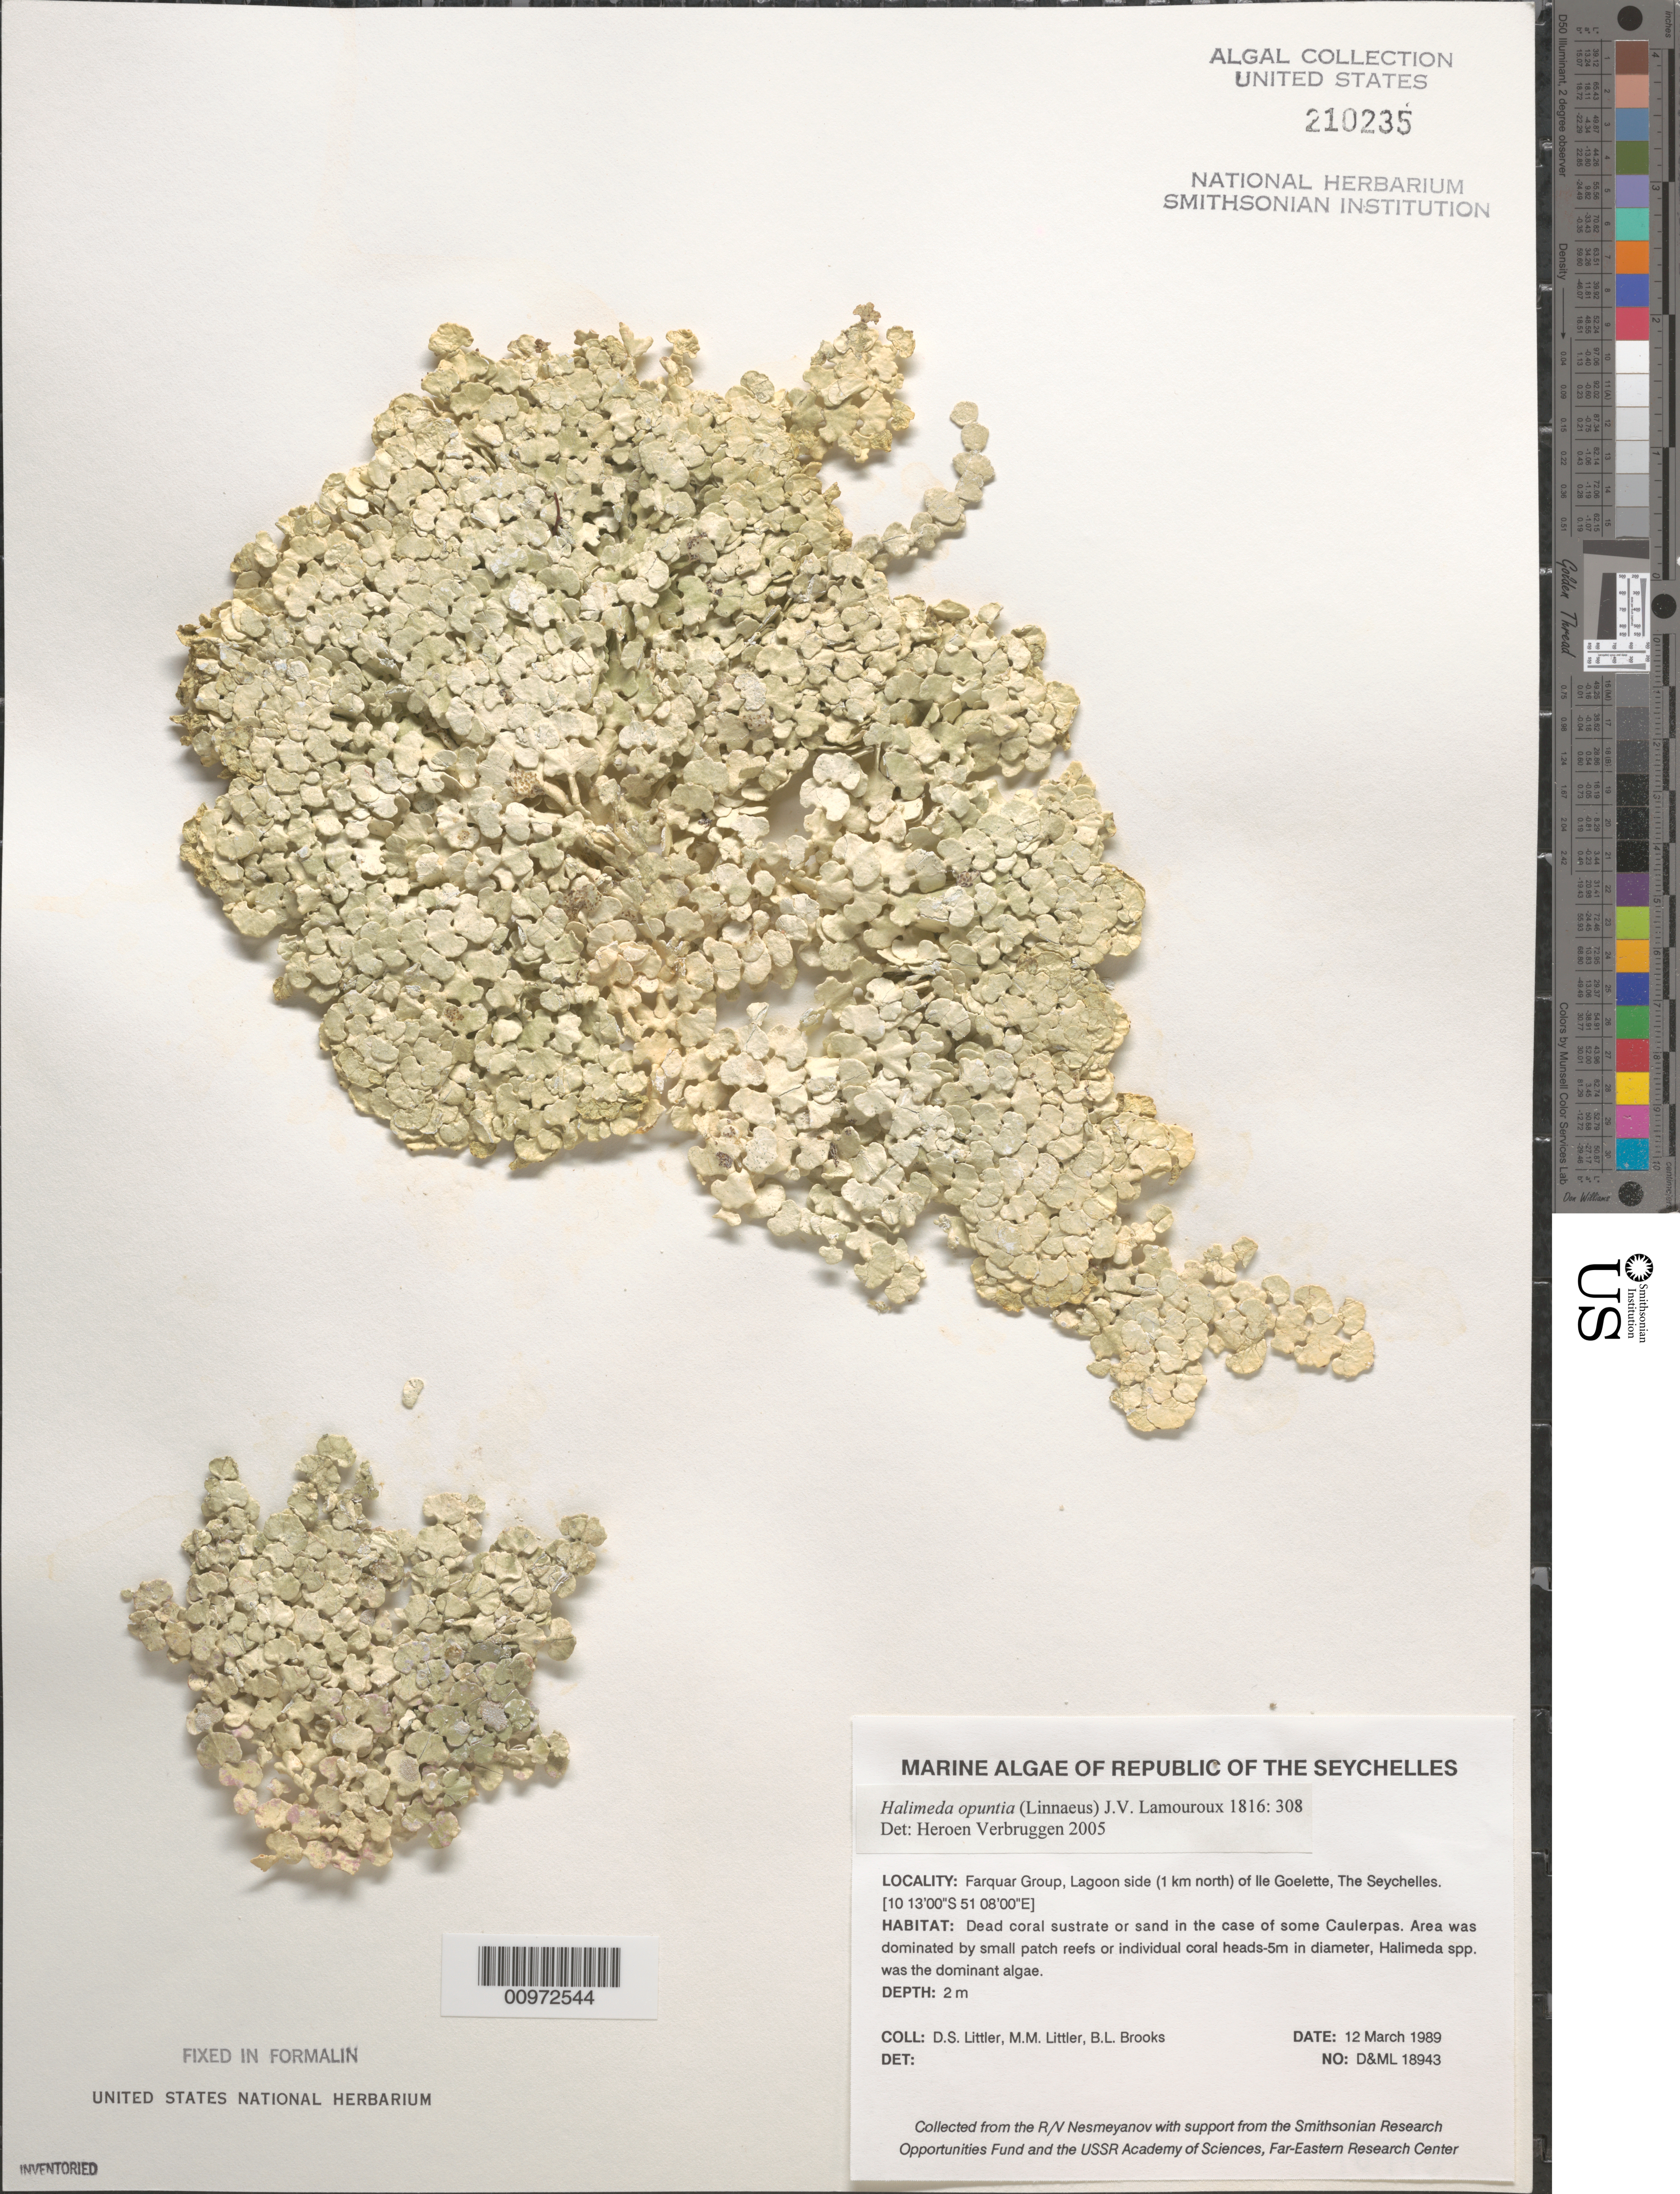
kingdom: Plantae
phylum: Chlorophyta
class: Ulvophyceae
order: Bryopsidales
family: Halimedaceae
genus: Halimeda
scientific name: Halimeda opuntia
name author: (L.) J.V.Lamouroux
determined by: Verbruggen, H.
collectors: D. S. Littler, M. M. Littler & B. Brooks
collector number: D&ML 18943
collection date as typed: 12 Mar 1989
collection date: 1989-03-12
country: Seychelles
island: Farquhar Atoll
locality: Lagoon side (1 km north) of island. Ile Goelette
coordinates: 10 13'00"S, 51 08'00"E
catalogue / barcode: US 210235